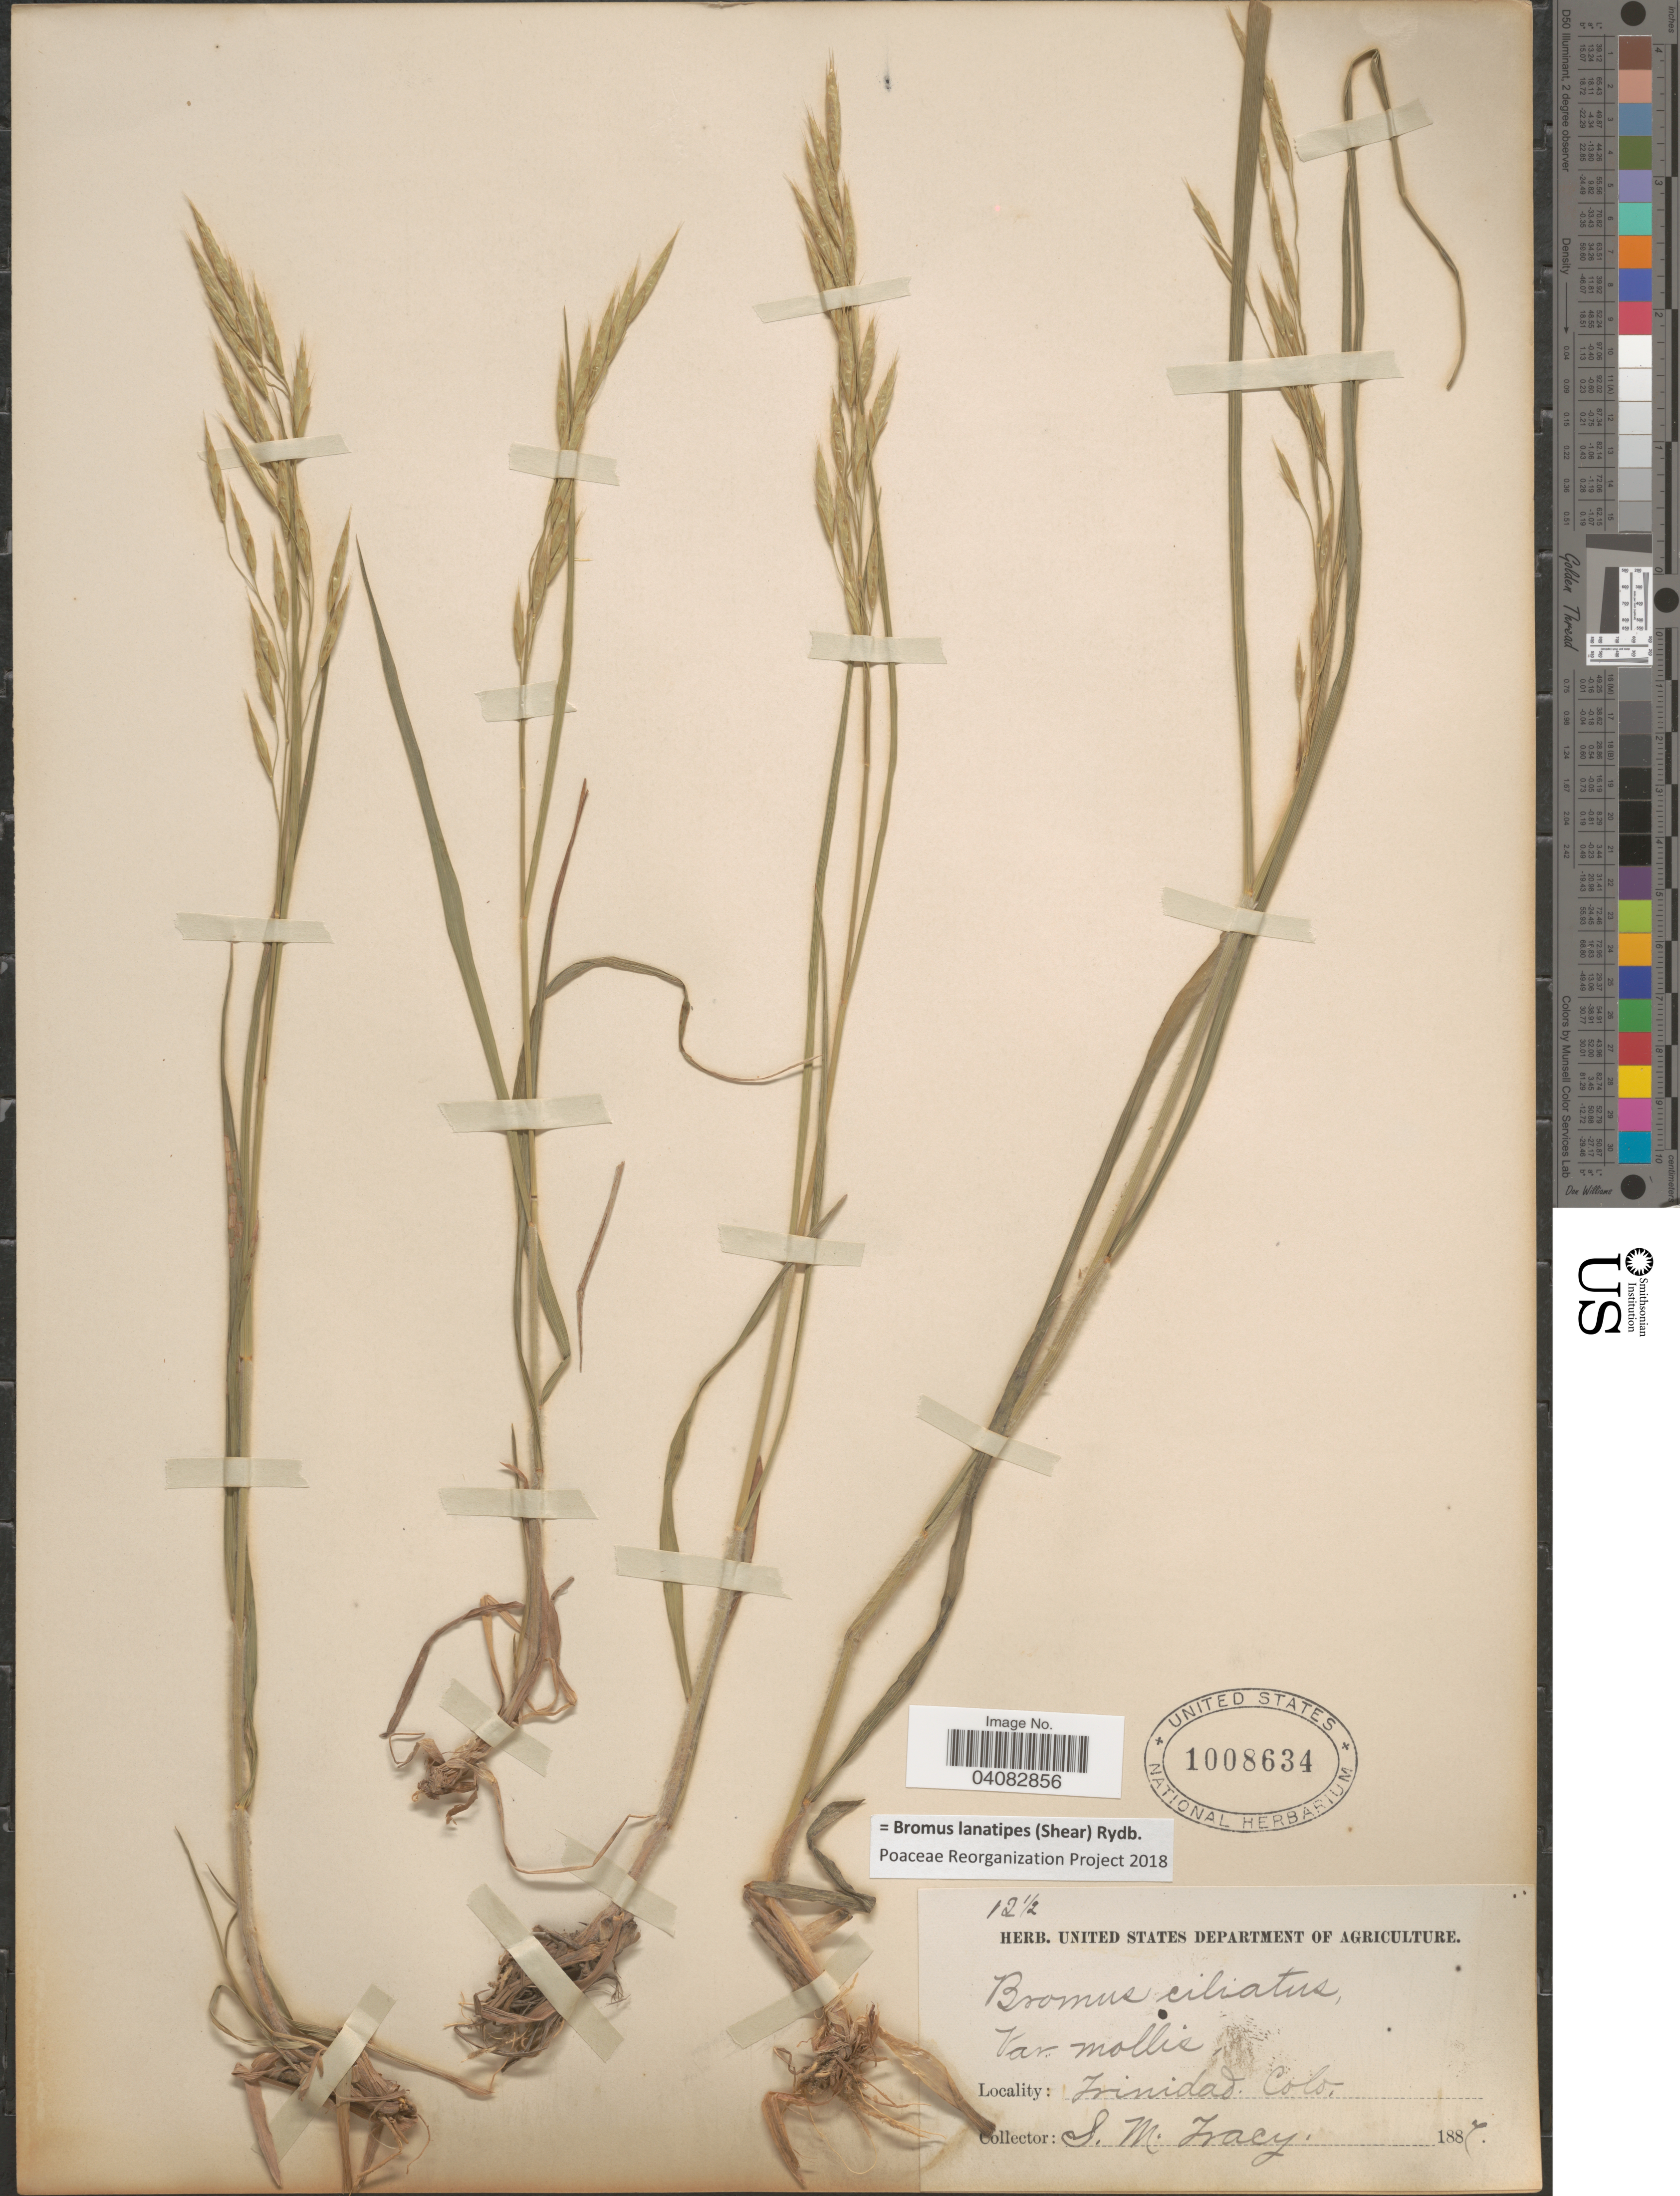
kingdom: Plantae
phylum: Tracheophyta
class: Liliopsida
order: Poales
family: Poaceae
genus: Bromus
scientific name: Bromus lanatipes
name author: (Shear) Rydb.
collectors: S. M. Tracy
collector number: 12½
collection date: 1887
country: United States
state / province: Colorado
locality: Trinidad.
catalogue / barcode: US 1008634